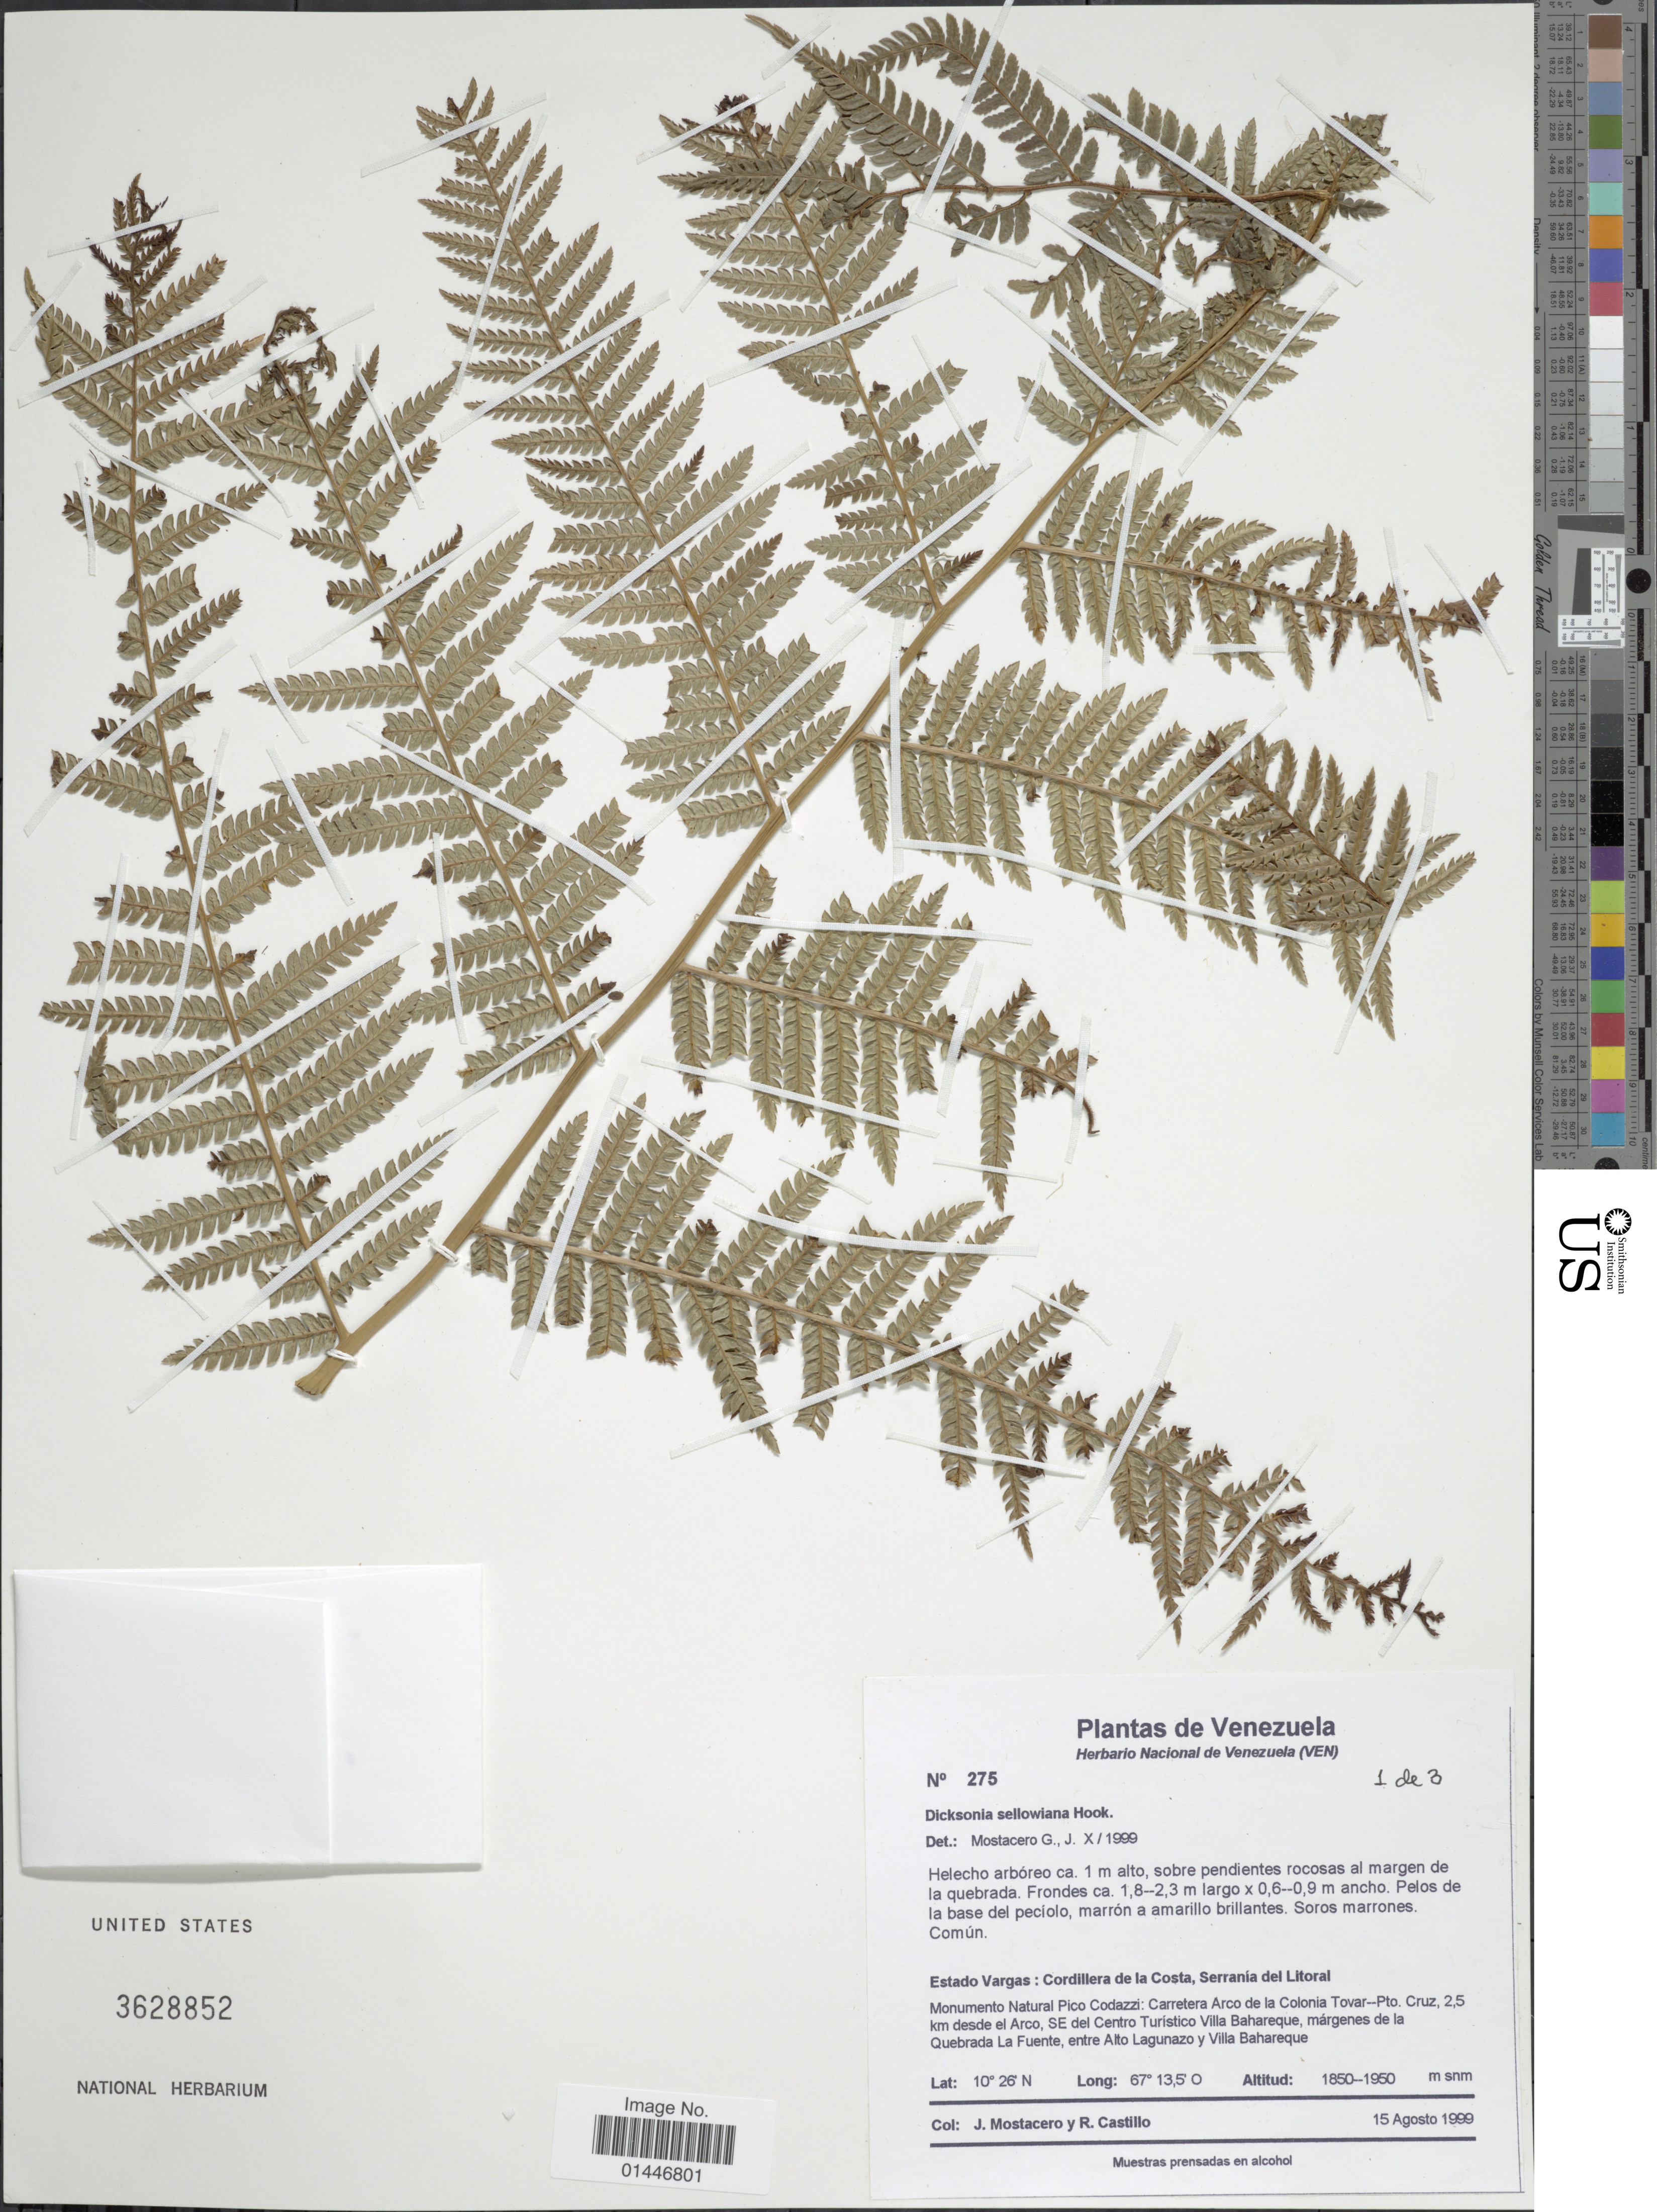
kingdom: Plantae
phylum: Tracheophyta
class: Polypodiopsida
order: Cyatheales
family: Dicksoniaceae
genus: Dicksonia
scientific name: Dicksonia sellowiana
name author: Hook.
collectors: J. Mostacero & R. Castillo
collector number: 275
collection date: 1999-08-15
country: Venezuela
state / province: Vargas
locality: Cordillera de ka Costa, Serrania del Litoral, Monumento Natural Pico Codazzi, Carretera Arco de la Colonia Tovar-Pto. Cruz 2.5 km desde el Arco, SE del Centro Turistico Villa Bahareque, margens de la Quebrada La Fuente, entre Alto Lagunazo y Villa Bahareque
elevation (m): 1850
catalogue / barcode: US 3628852